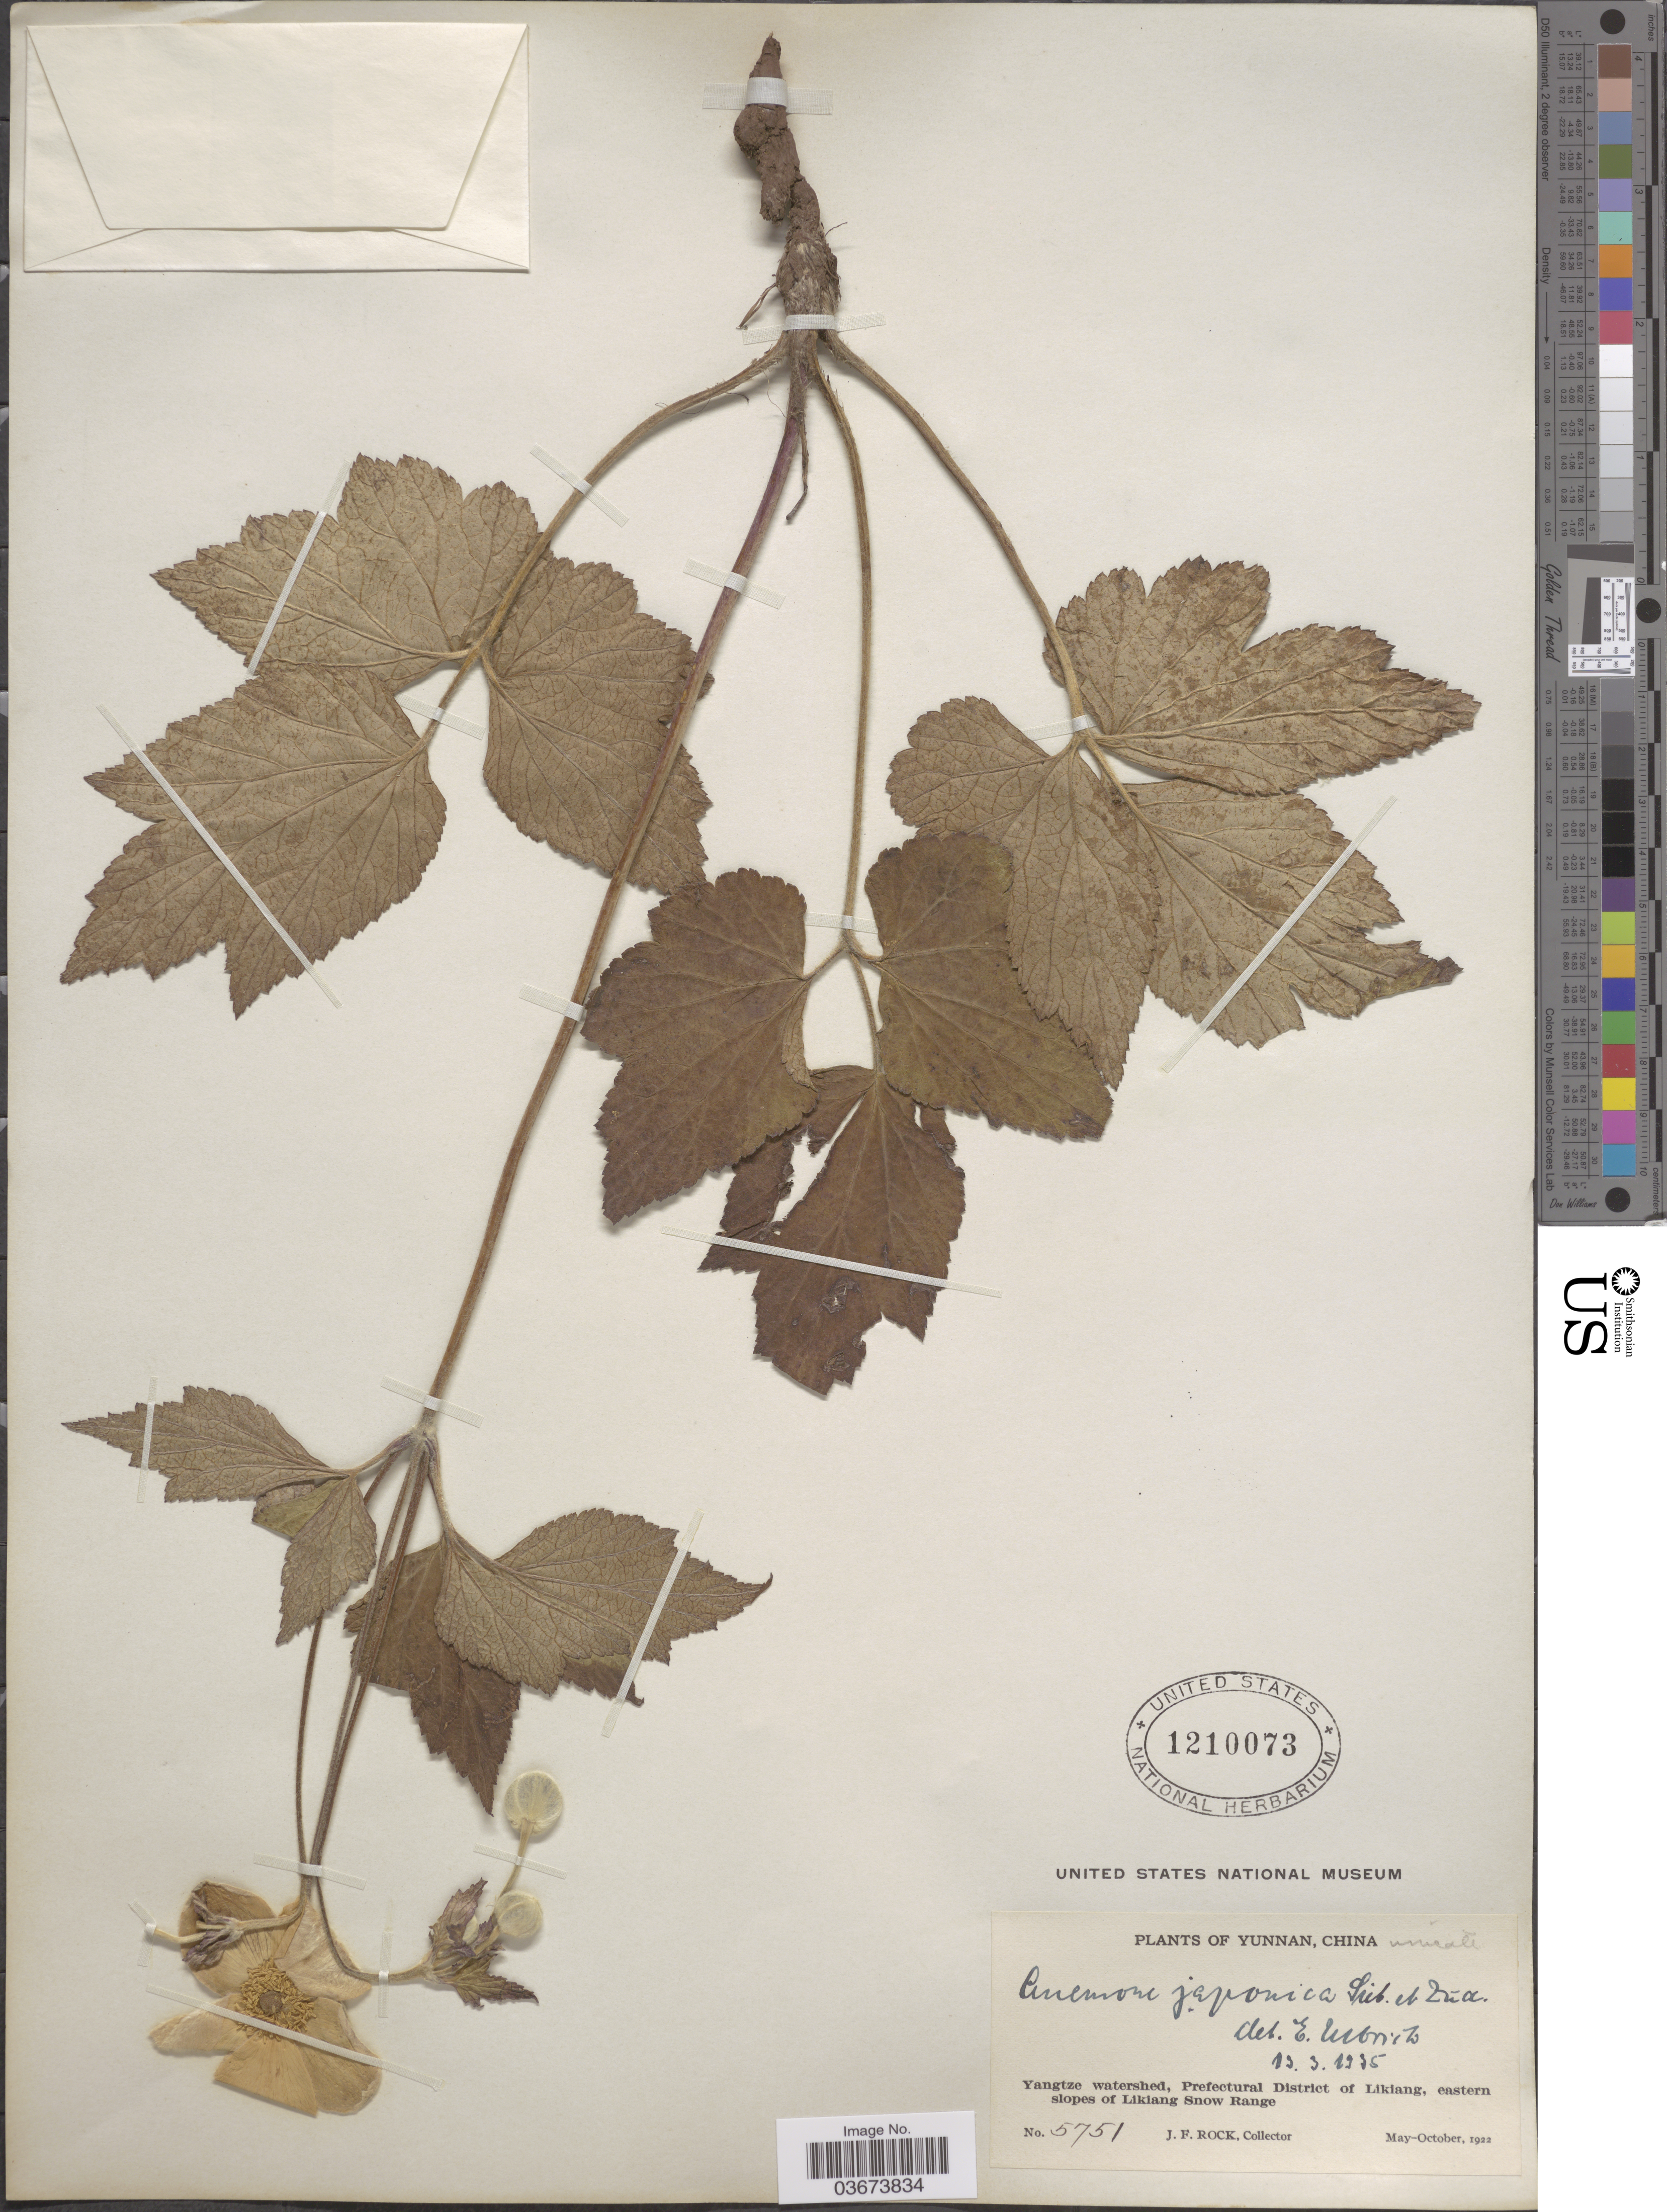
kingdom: Plantae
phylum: Tracheophyta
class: Magnoliopsida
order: Ranunculales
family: Ranunculaceae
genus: Anemone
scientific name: Anemone japonica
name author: Houtt.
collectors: J. Rock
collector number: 5751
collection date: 1922-05/1922-10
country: China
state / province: Yunnan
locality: Yangtze watershed, Prefectural District of Likiang, eastern slopes of Likiang Snow Range.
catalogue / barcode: US 1210073